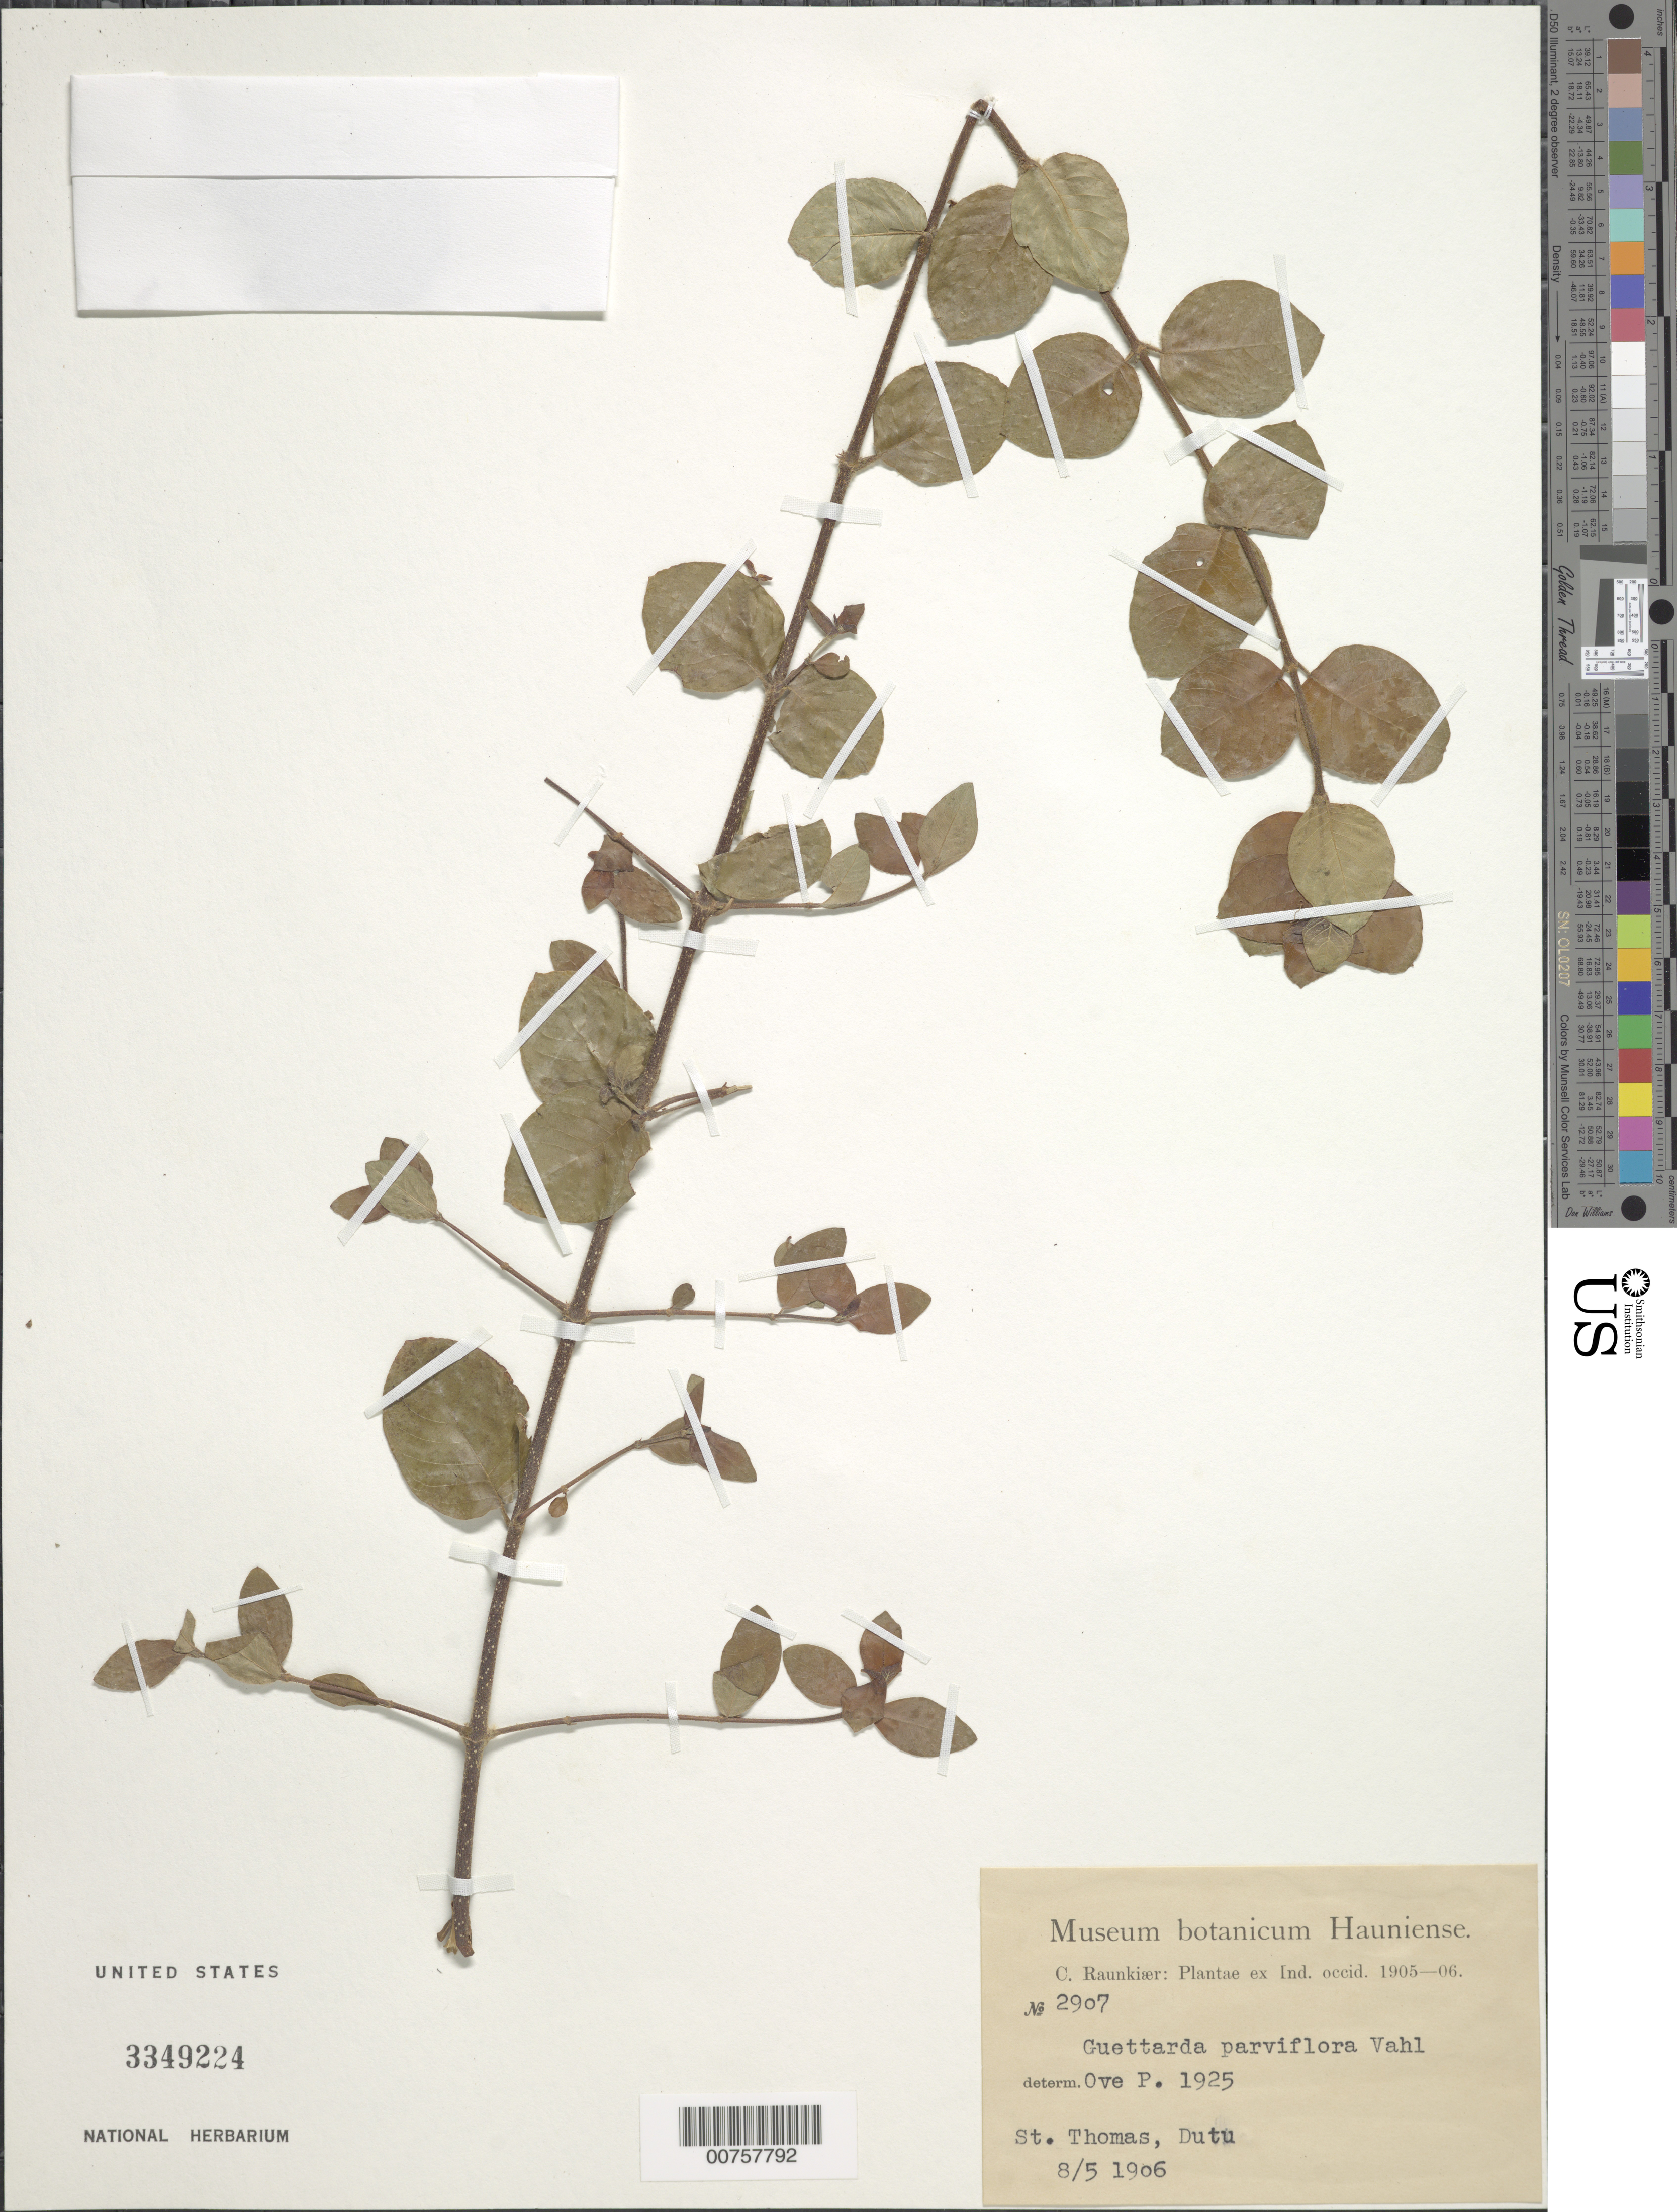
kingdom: Plantae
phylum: Tracheophyta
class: Magnoliopsida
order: Gentianales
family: Rubiaceae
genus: Guettarda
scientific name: Guettarda odorata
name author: (Jacq.) Lam.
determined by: Poulsen, O.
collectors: C. C. Raunkiaer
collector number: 2907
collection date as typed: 08 May 1906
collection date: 1906-05-08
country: U.S. Virgin Islands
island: St. Thomas Island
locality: Dutu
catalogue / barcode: US 3349224